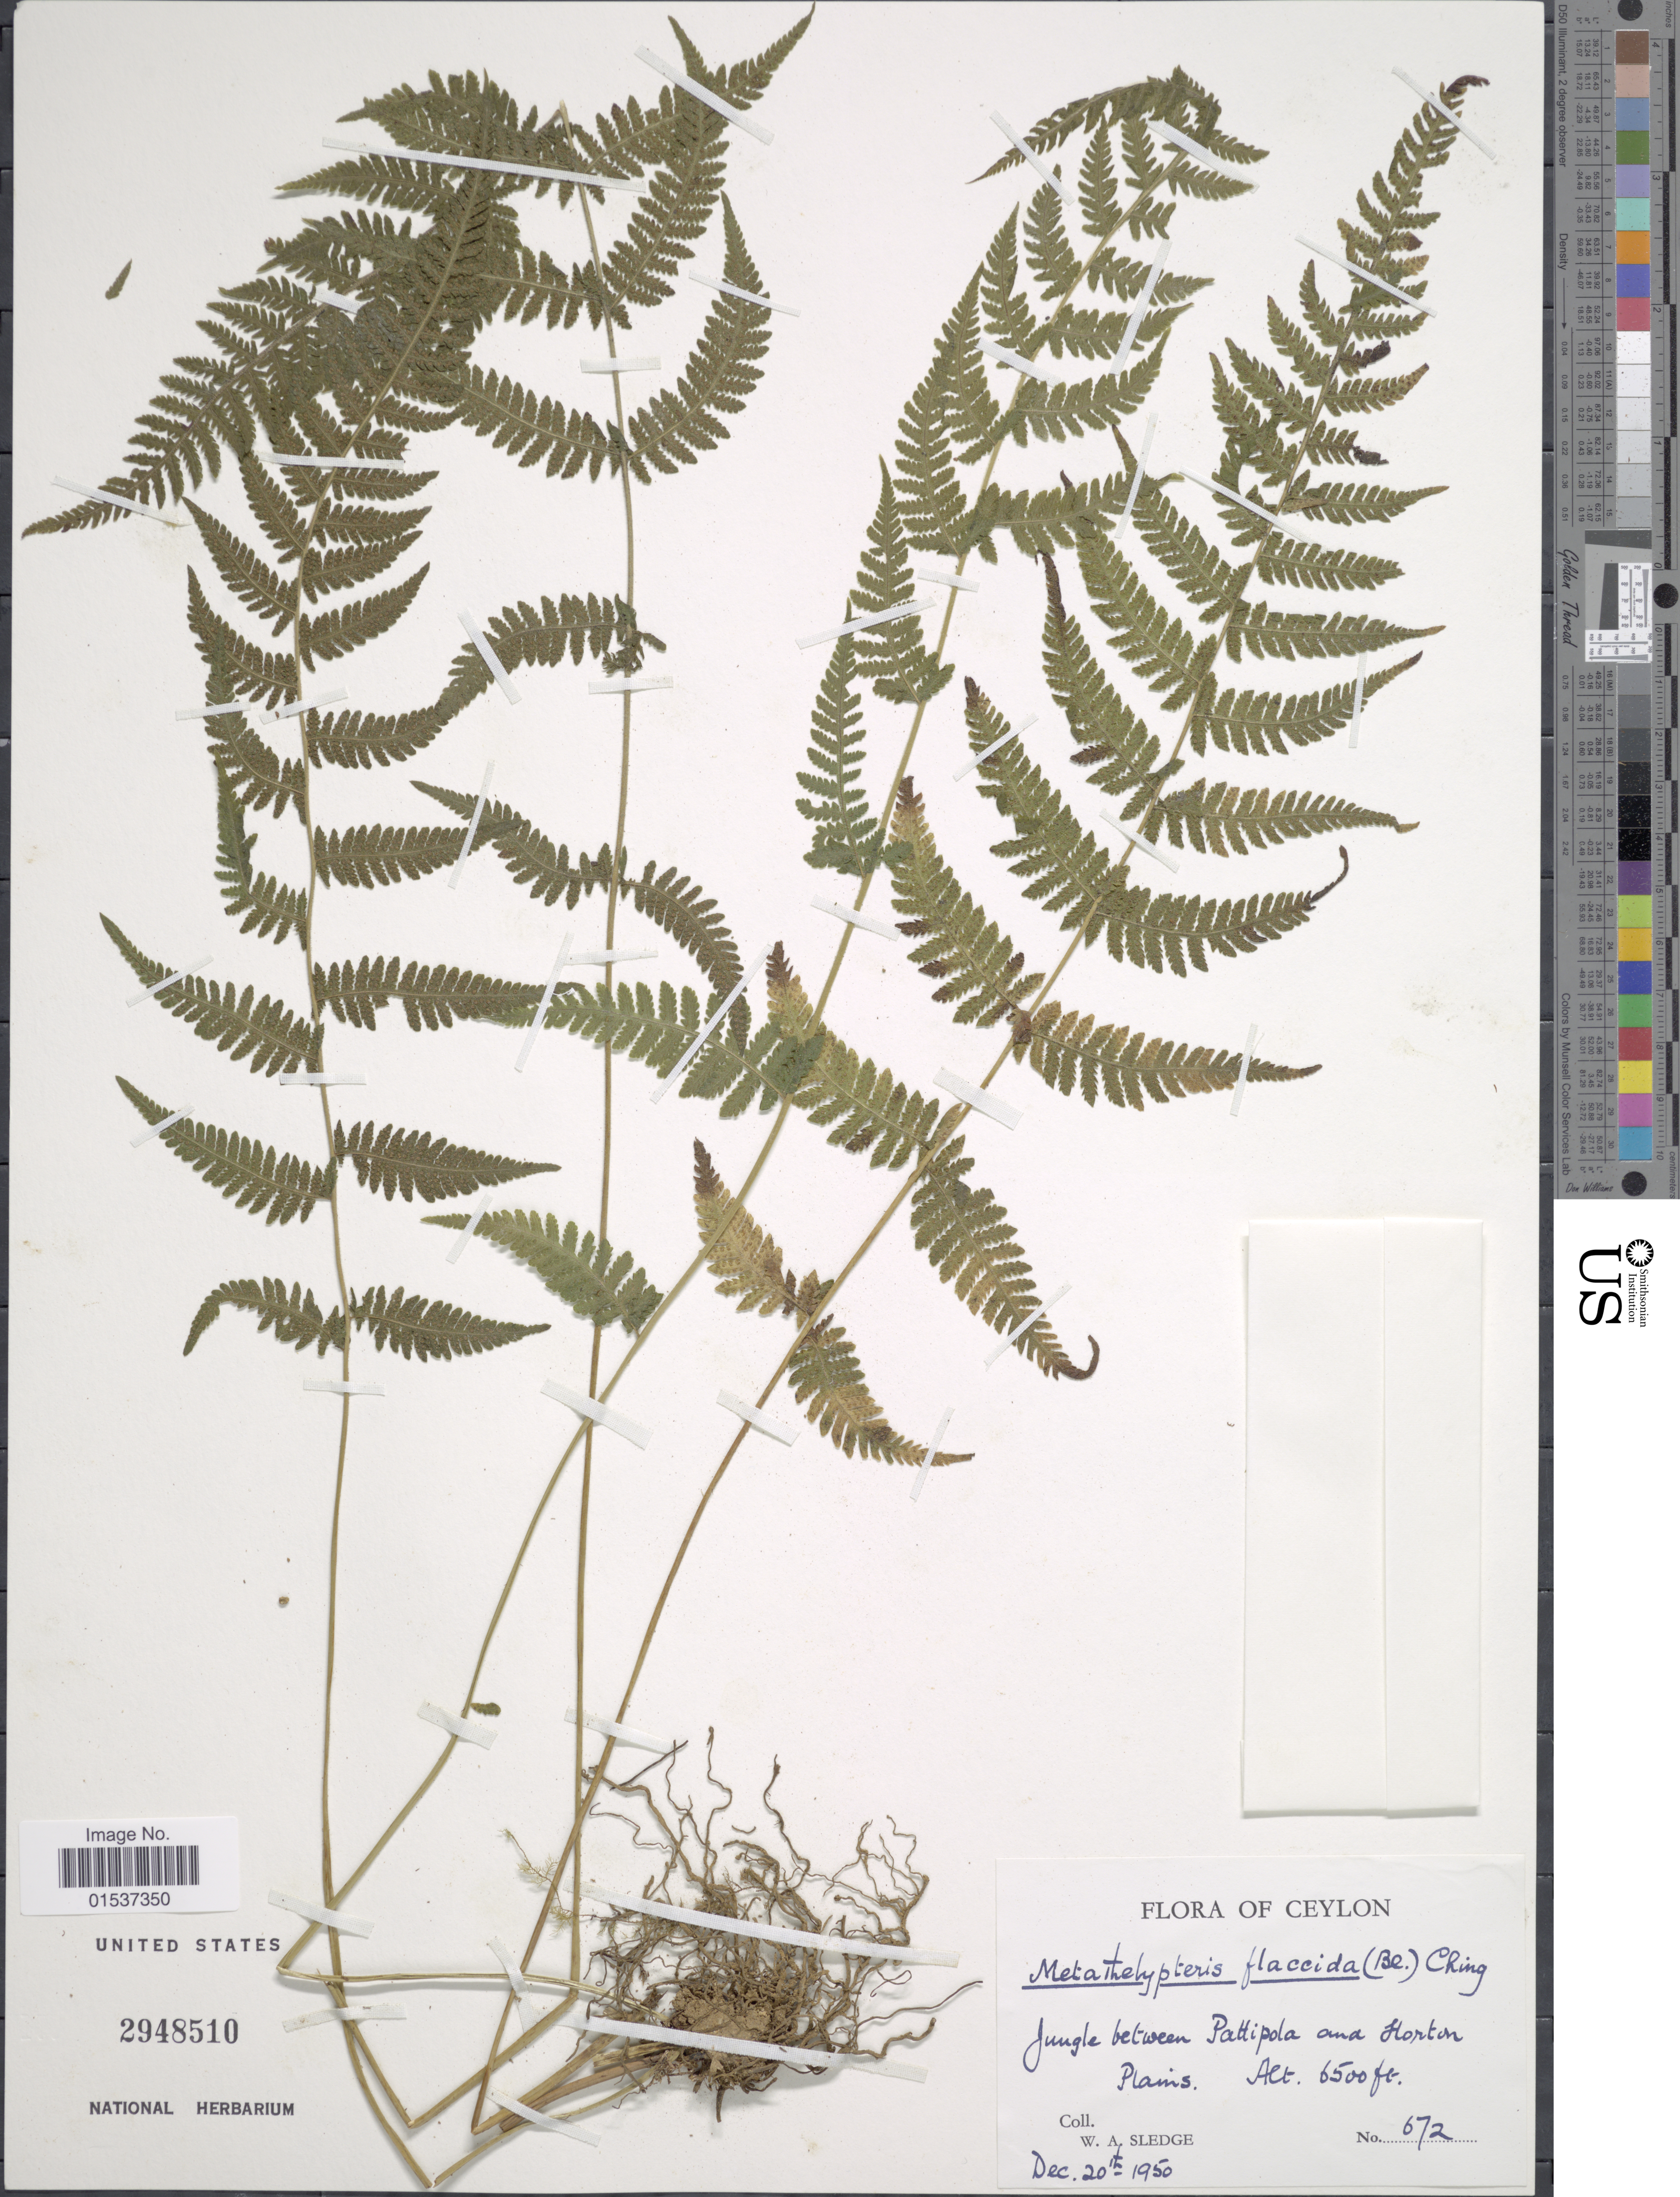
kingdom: Plantae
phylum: Tracheophyta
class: Polypodiopsida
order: Polypodiales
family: Thelypteridaceae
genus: Metathelypteris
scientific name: Metathelypteris flaccida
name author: (Blume) Ching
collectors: W. A. Sledge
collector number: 672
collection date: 1950-12-20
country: Sri Lanka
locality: Ceylon, Jungle between Pattipola and Horton Plains.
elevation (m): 1981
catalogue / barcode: US 2948510